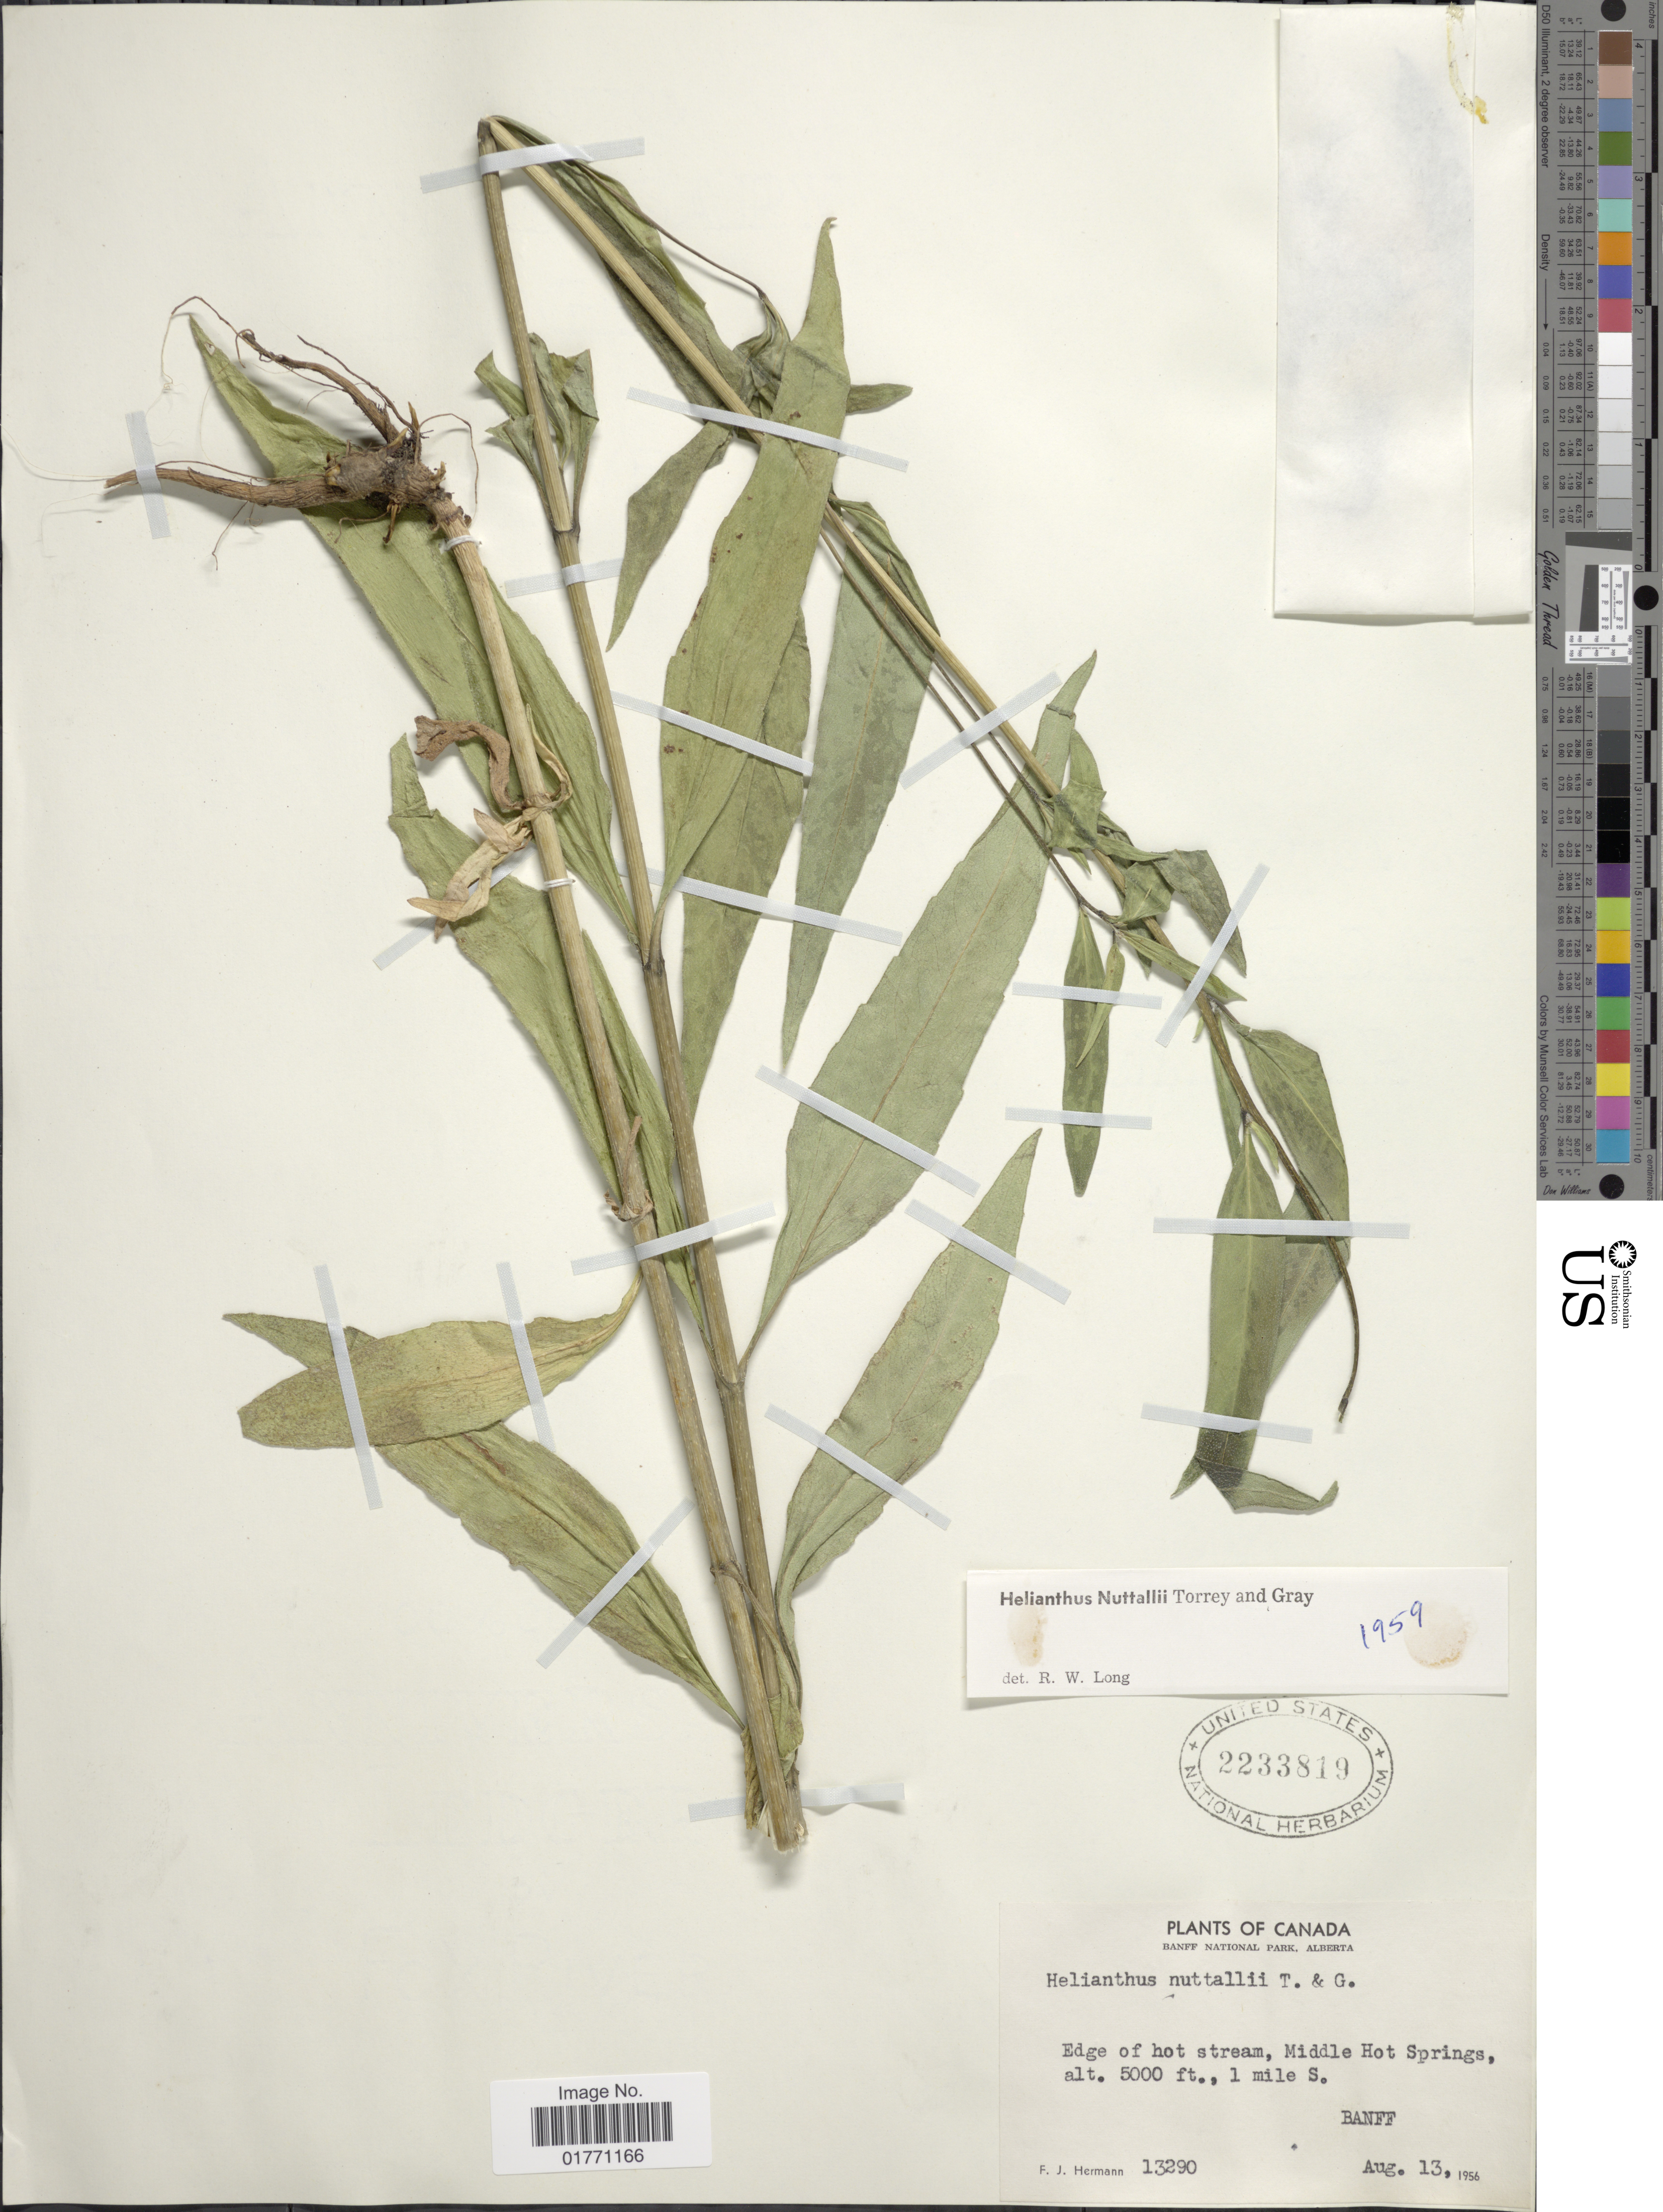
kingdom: Plantae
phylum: Tracheophyta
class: Magnoliopsida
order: Asterales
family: Asteraceae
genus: Helianthus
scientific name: Helianthus nuttallii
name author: Torr. & A. Gray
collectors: F. J. Hermann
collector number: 13290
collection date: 1956-08-13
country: Canada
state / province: Alberta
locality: Banff National Park, edge of hot stream, Middle Hot Springs, 1 mile S. Banff.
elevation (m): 1524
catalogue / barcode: US 2233819